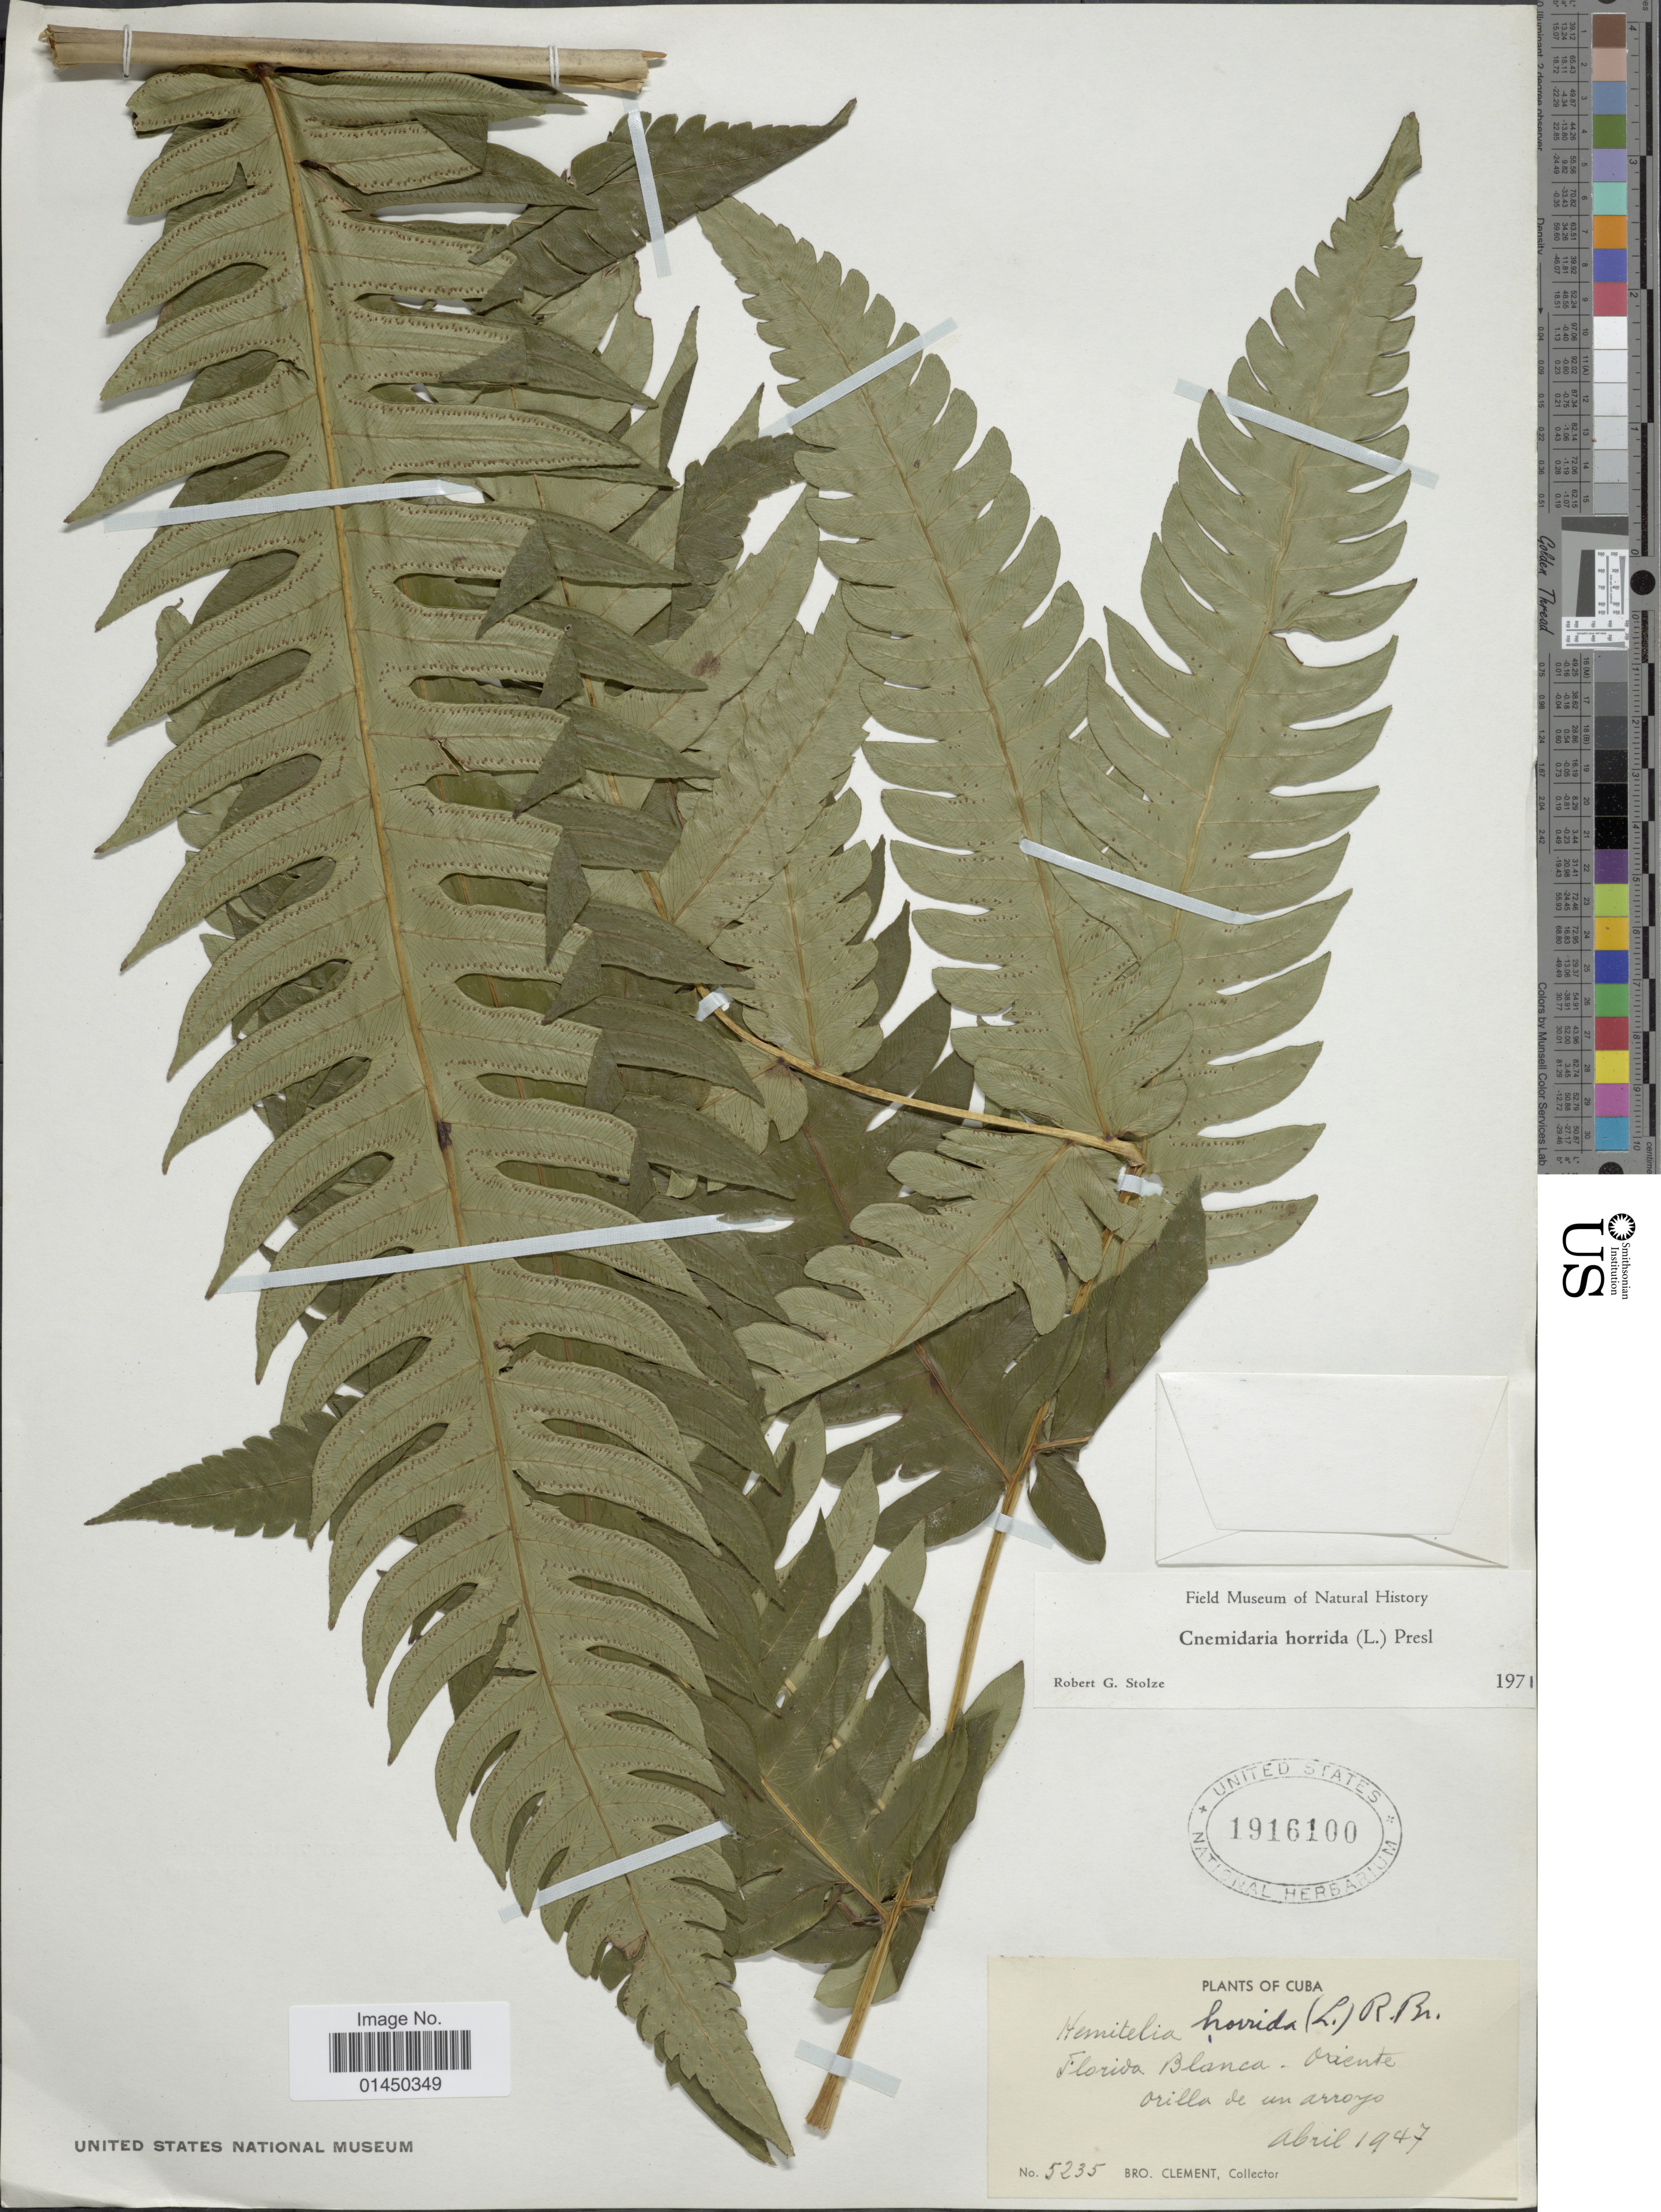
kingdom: Plantae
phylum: Tracheophyta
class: Polypodiopsida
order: Cyatheales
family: Cyatheaceae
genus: Cyathea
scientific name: Cyathea horrida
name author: (L.) Sm.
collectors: B. Clement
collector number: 5235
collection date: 1947-04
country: Cuba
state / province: Oriente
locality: Florida Blanca.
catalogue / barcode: US 1916100